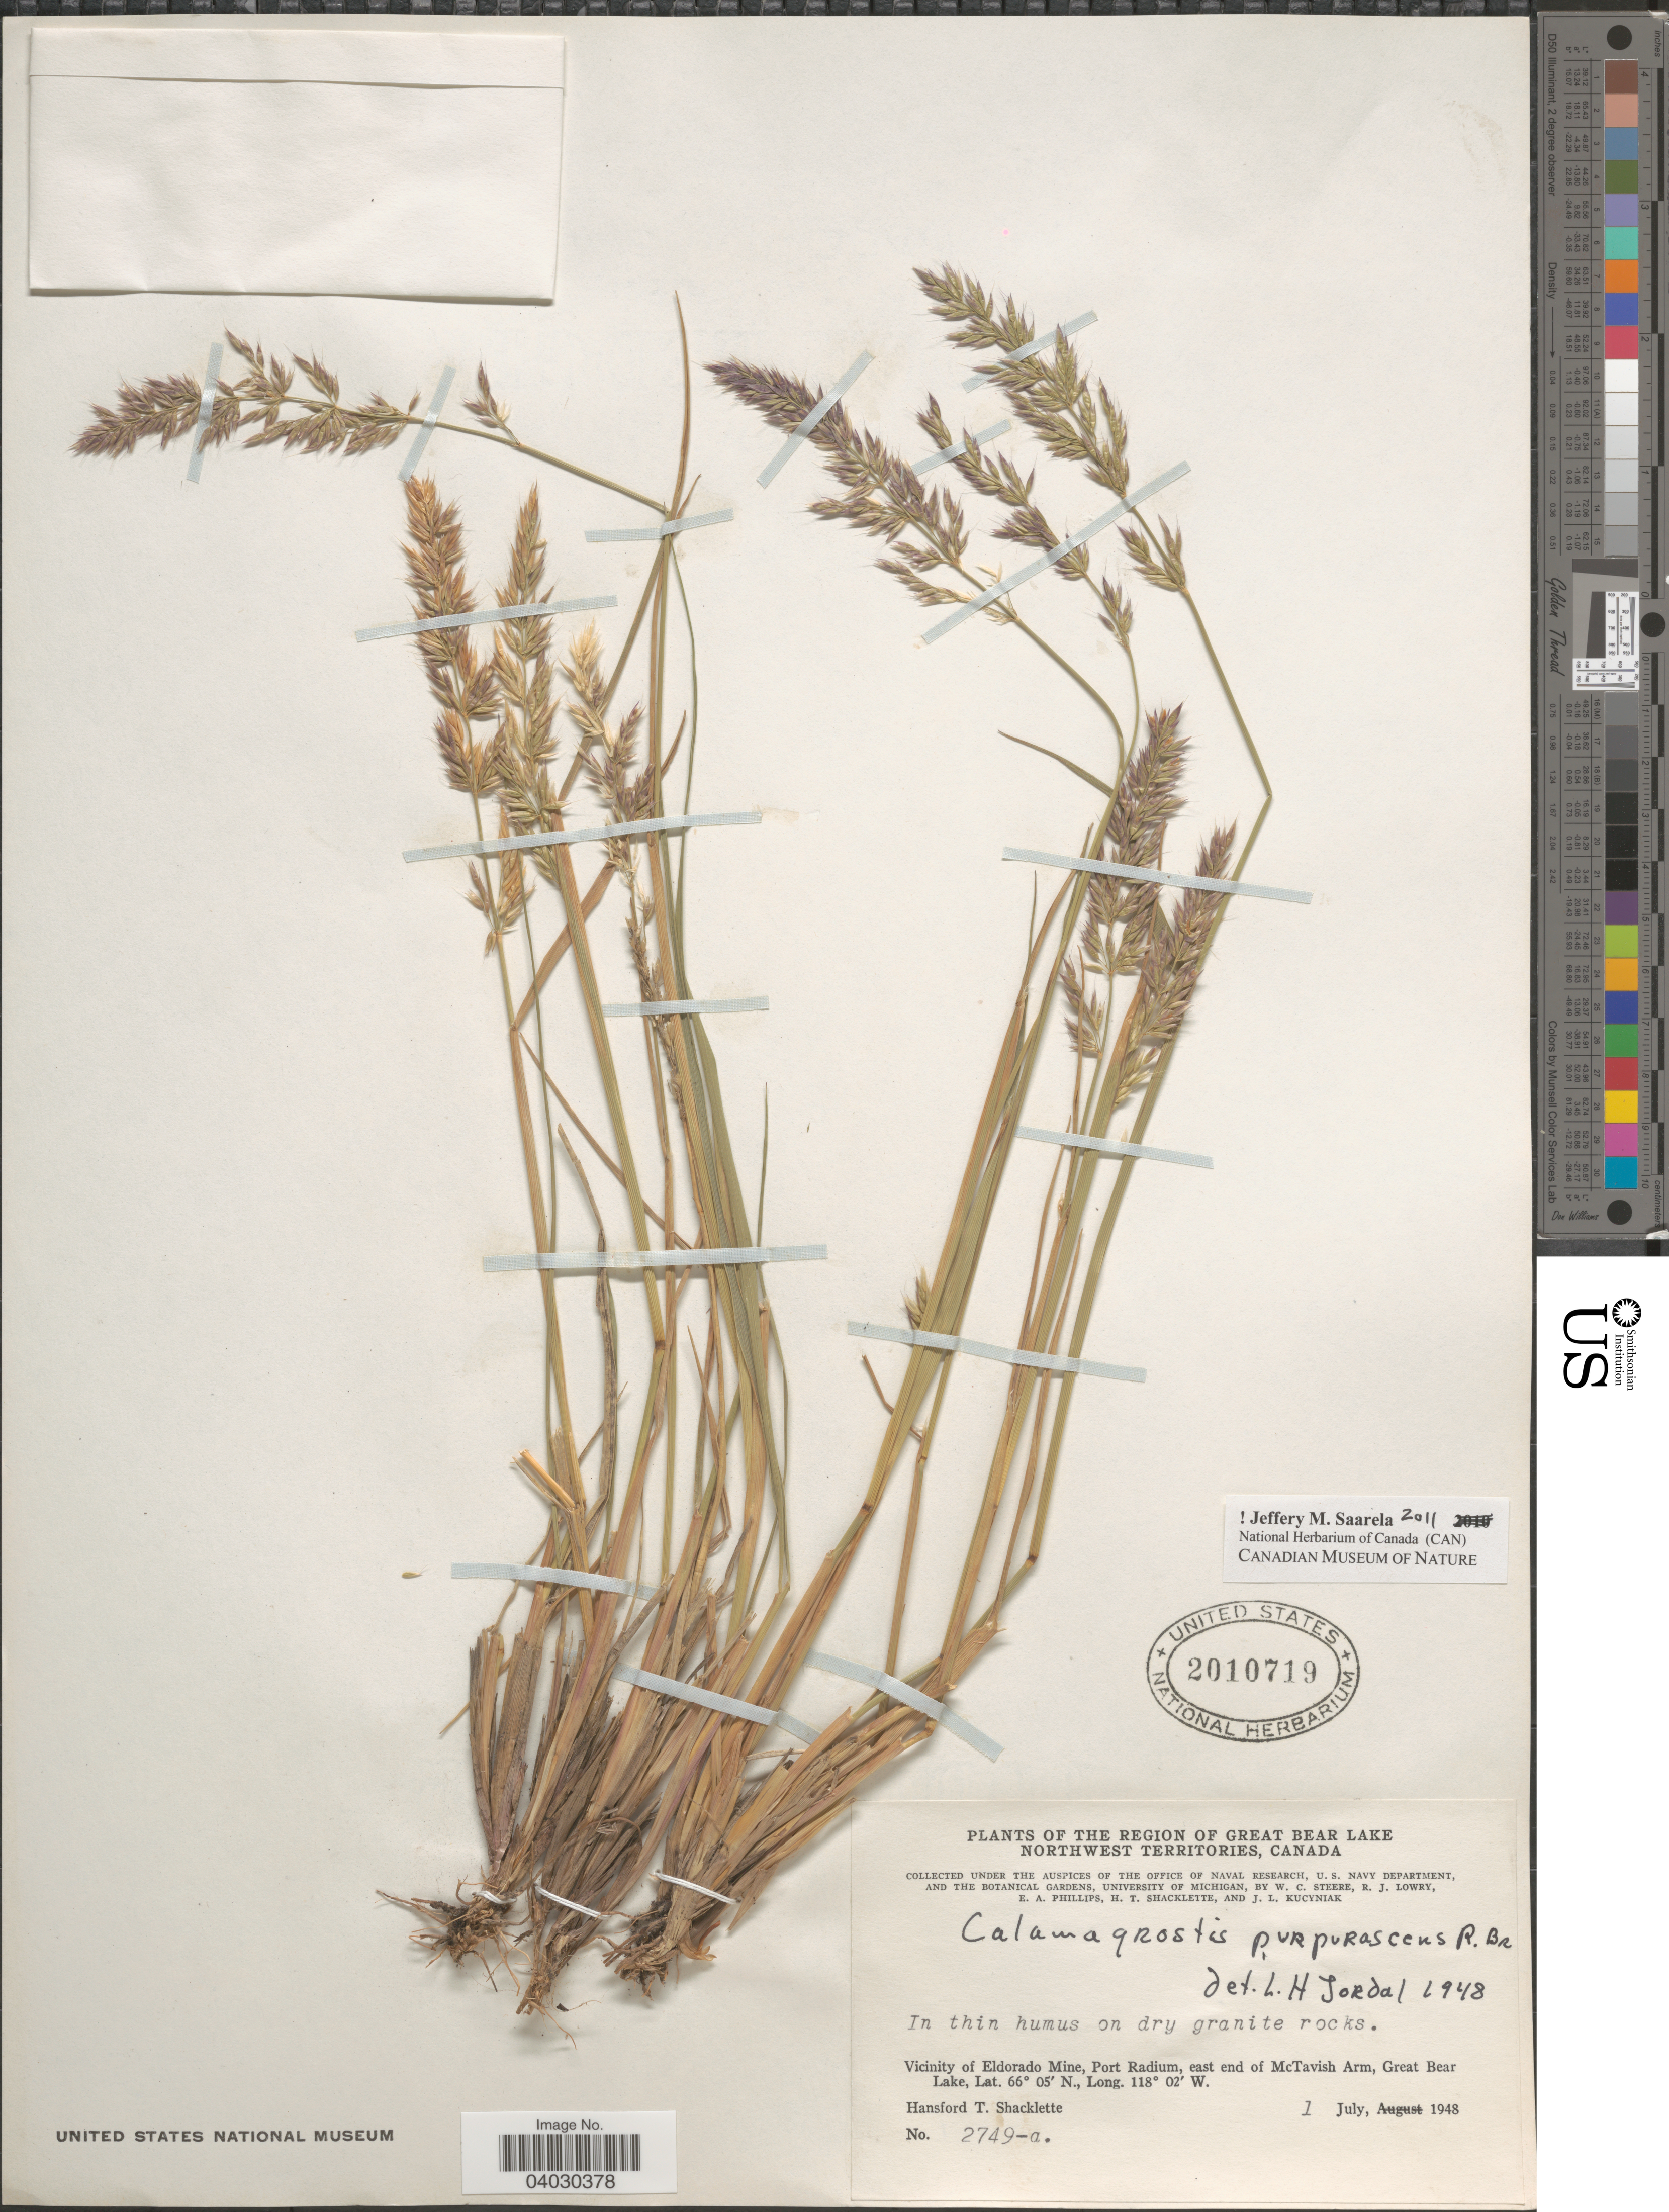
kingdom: Plantae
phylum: Tracheophyta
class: Liliopsida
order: Poales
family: Poaceae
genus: Calamagrostis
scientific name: Calamagrostis purpurascens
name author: R. Br.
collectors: W. C. Steere, R. Lowry, E. Phillips, H. Shacklette & J. Kucyniak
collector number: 2749-a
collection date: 1948-07-01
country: Canada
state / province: Northwest Territories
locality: The Region of Great Bear Lake. Vicinity of Eldorado Mine, Port Radium, east end of McTavish Arm, Great Bear Lake.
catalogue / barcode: US 2010719